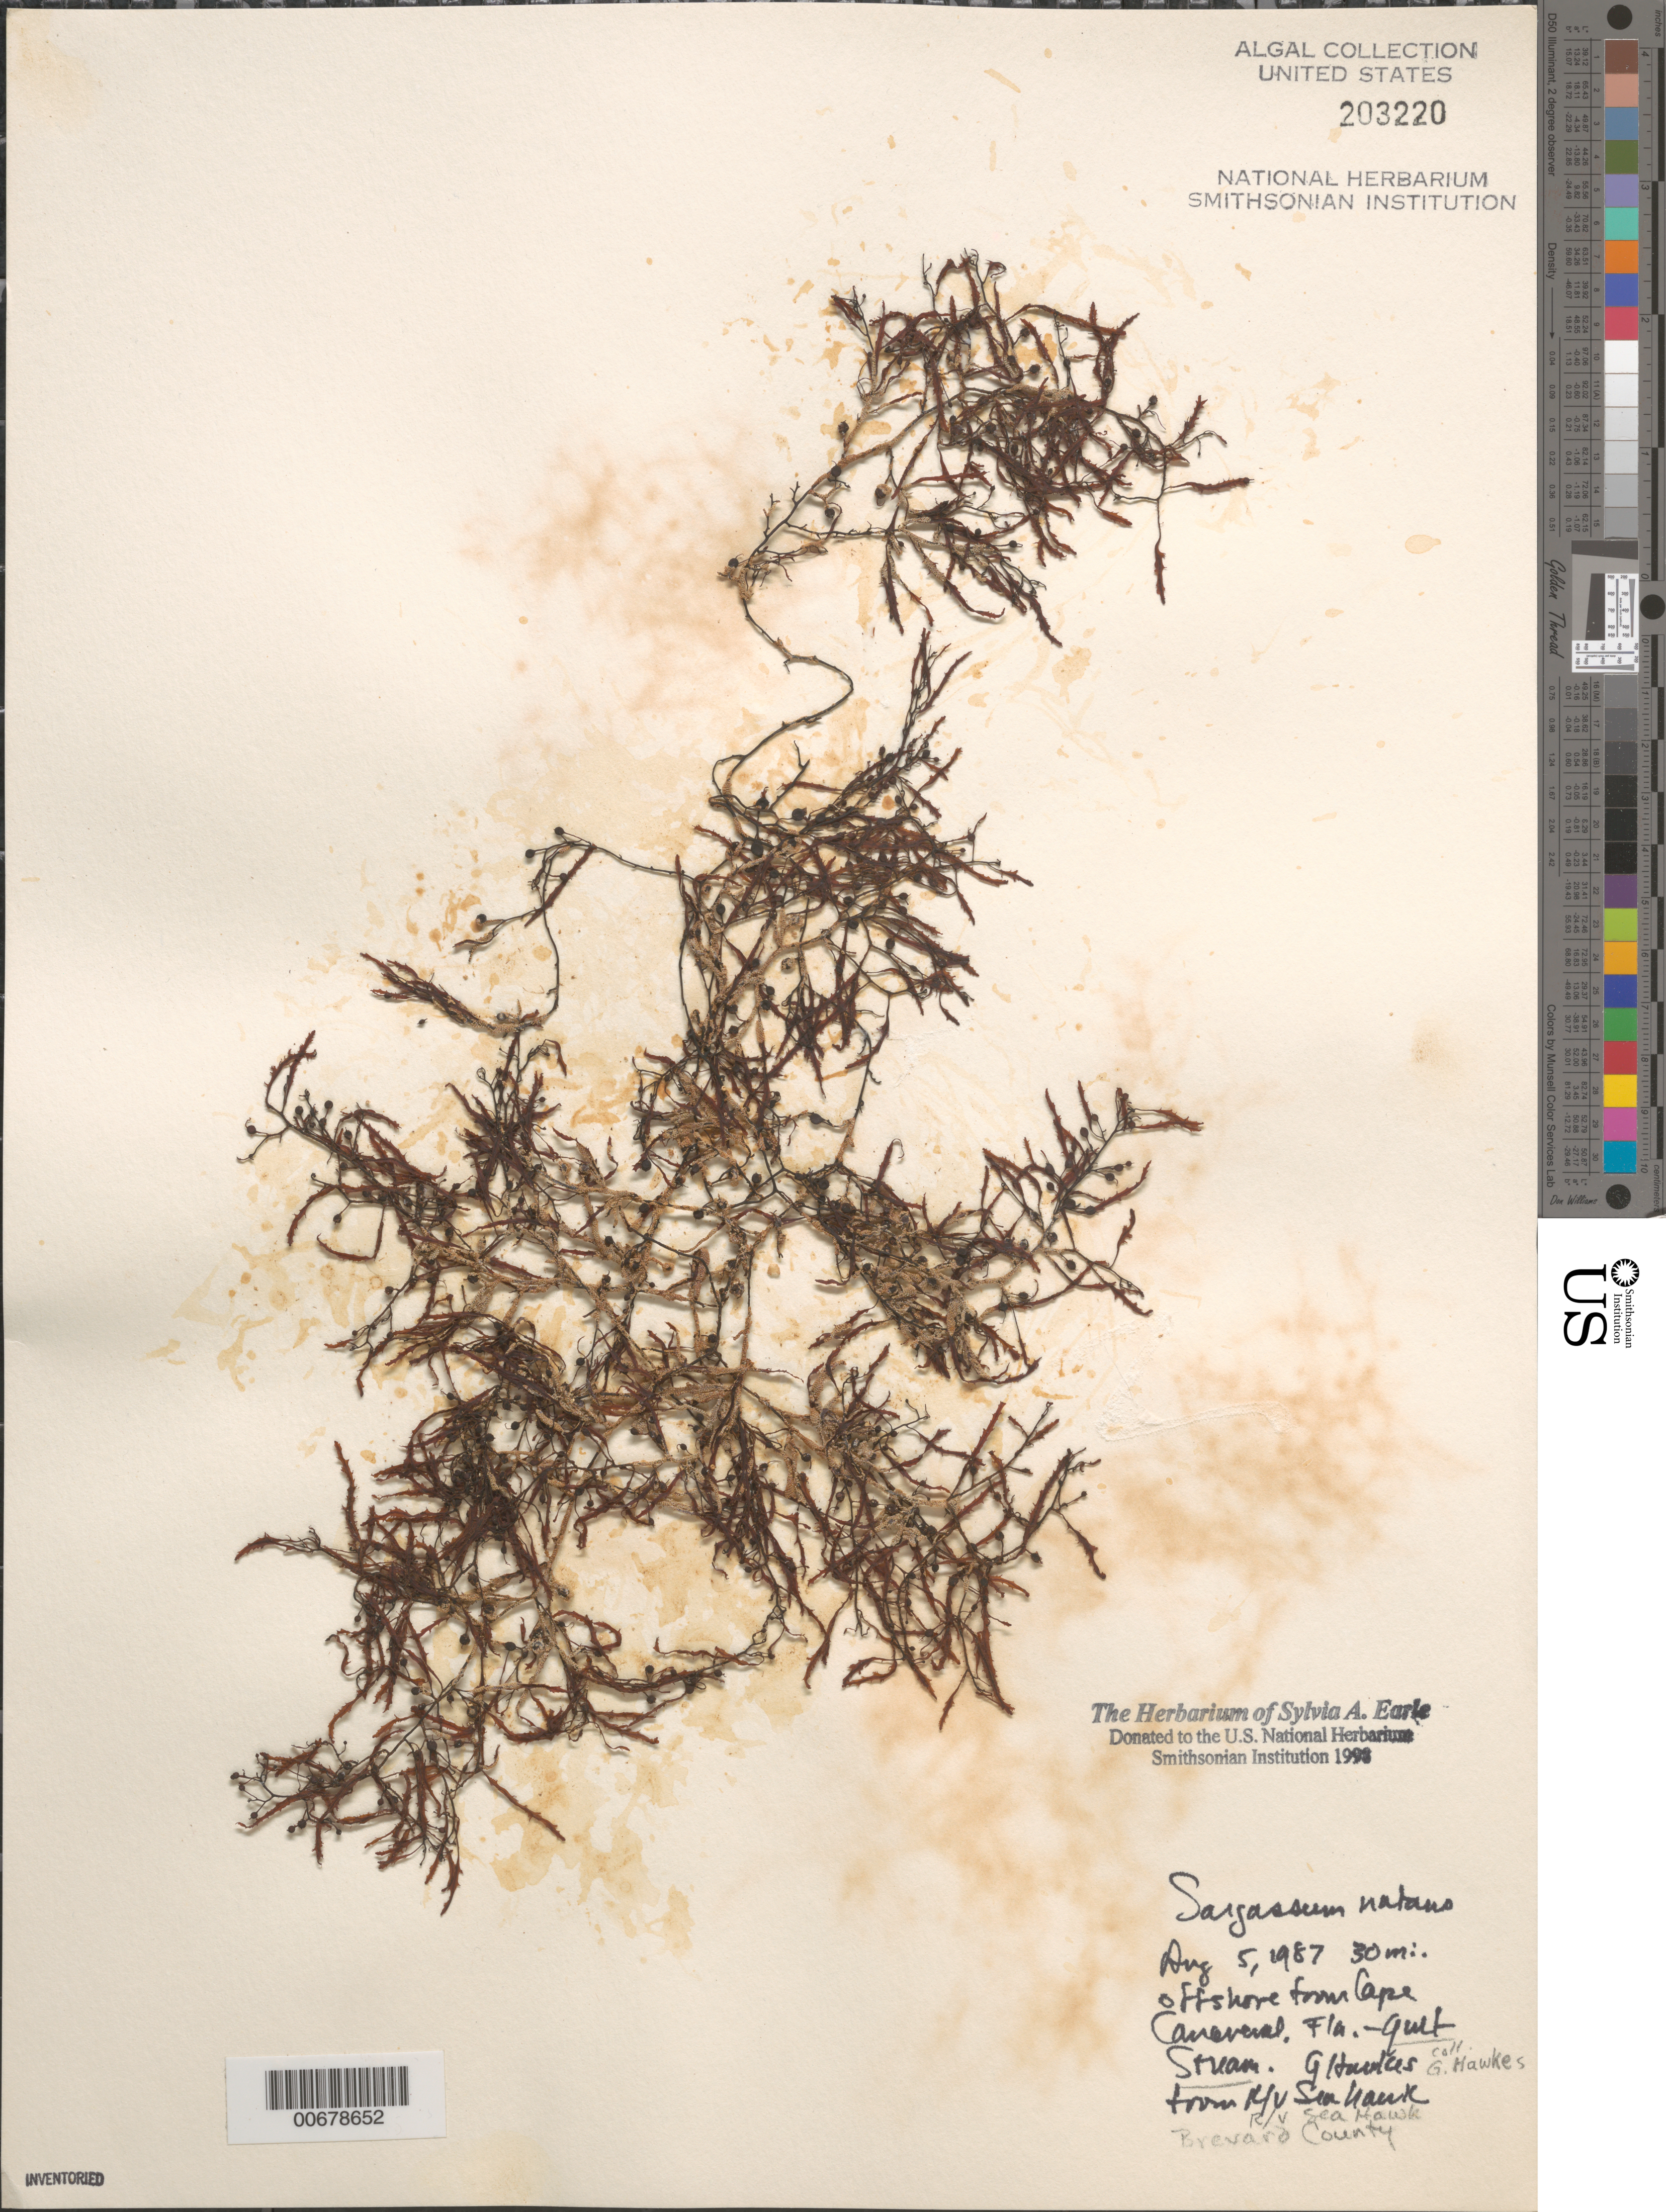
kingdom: Chromista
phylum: Ochrophyta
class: Phaeophyceae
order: Fucales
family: Sargassaceae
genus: Sargassum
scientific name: Sargassum natans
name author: (L.) Gaillon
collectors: G. Hawkes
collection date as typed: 05 Aug 1987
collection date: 1987-08-05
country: United States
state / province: Florida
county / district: Brevard County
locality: Gulf Stream, 30 miles off Cape Canaveral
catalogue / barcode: US 203220